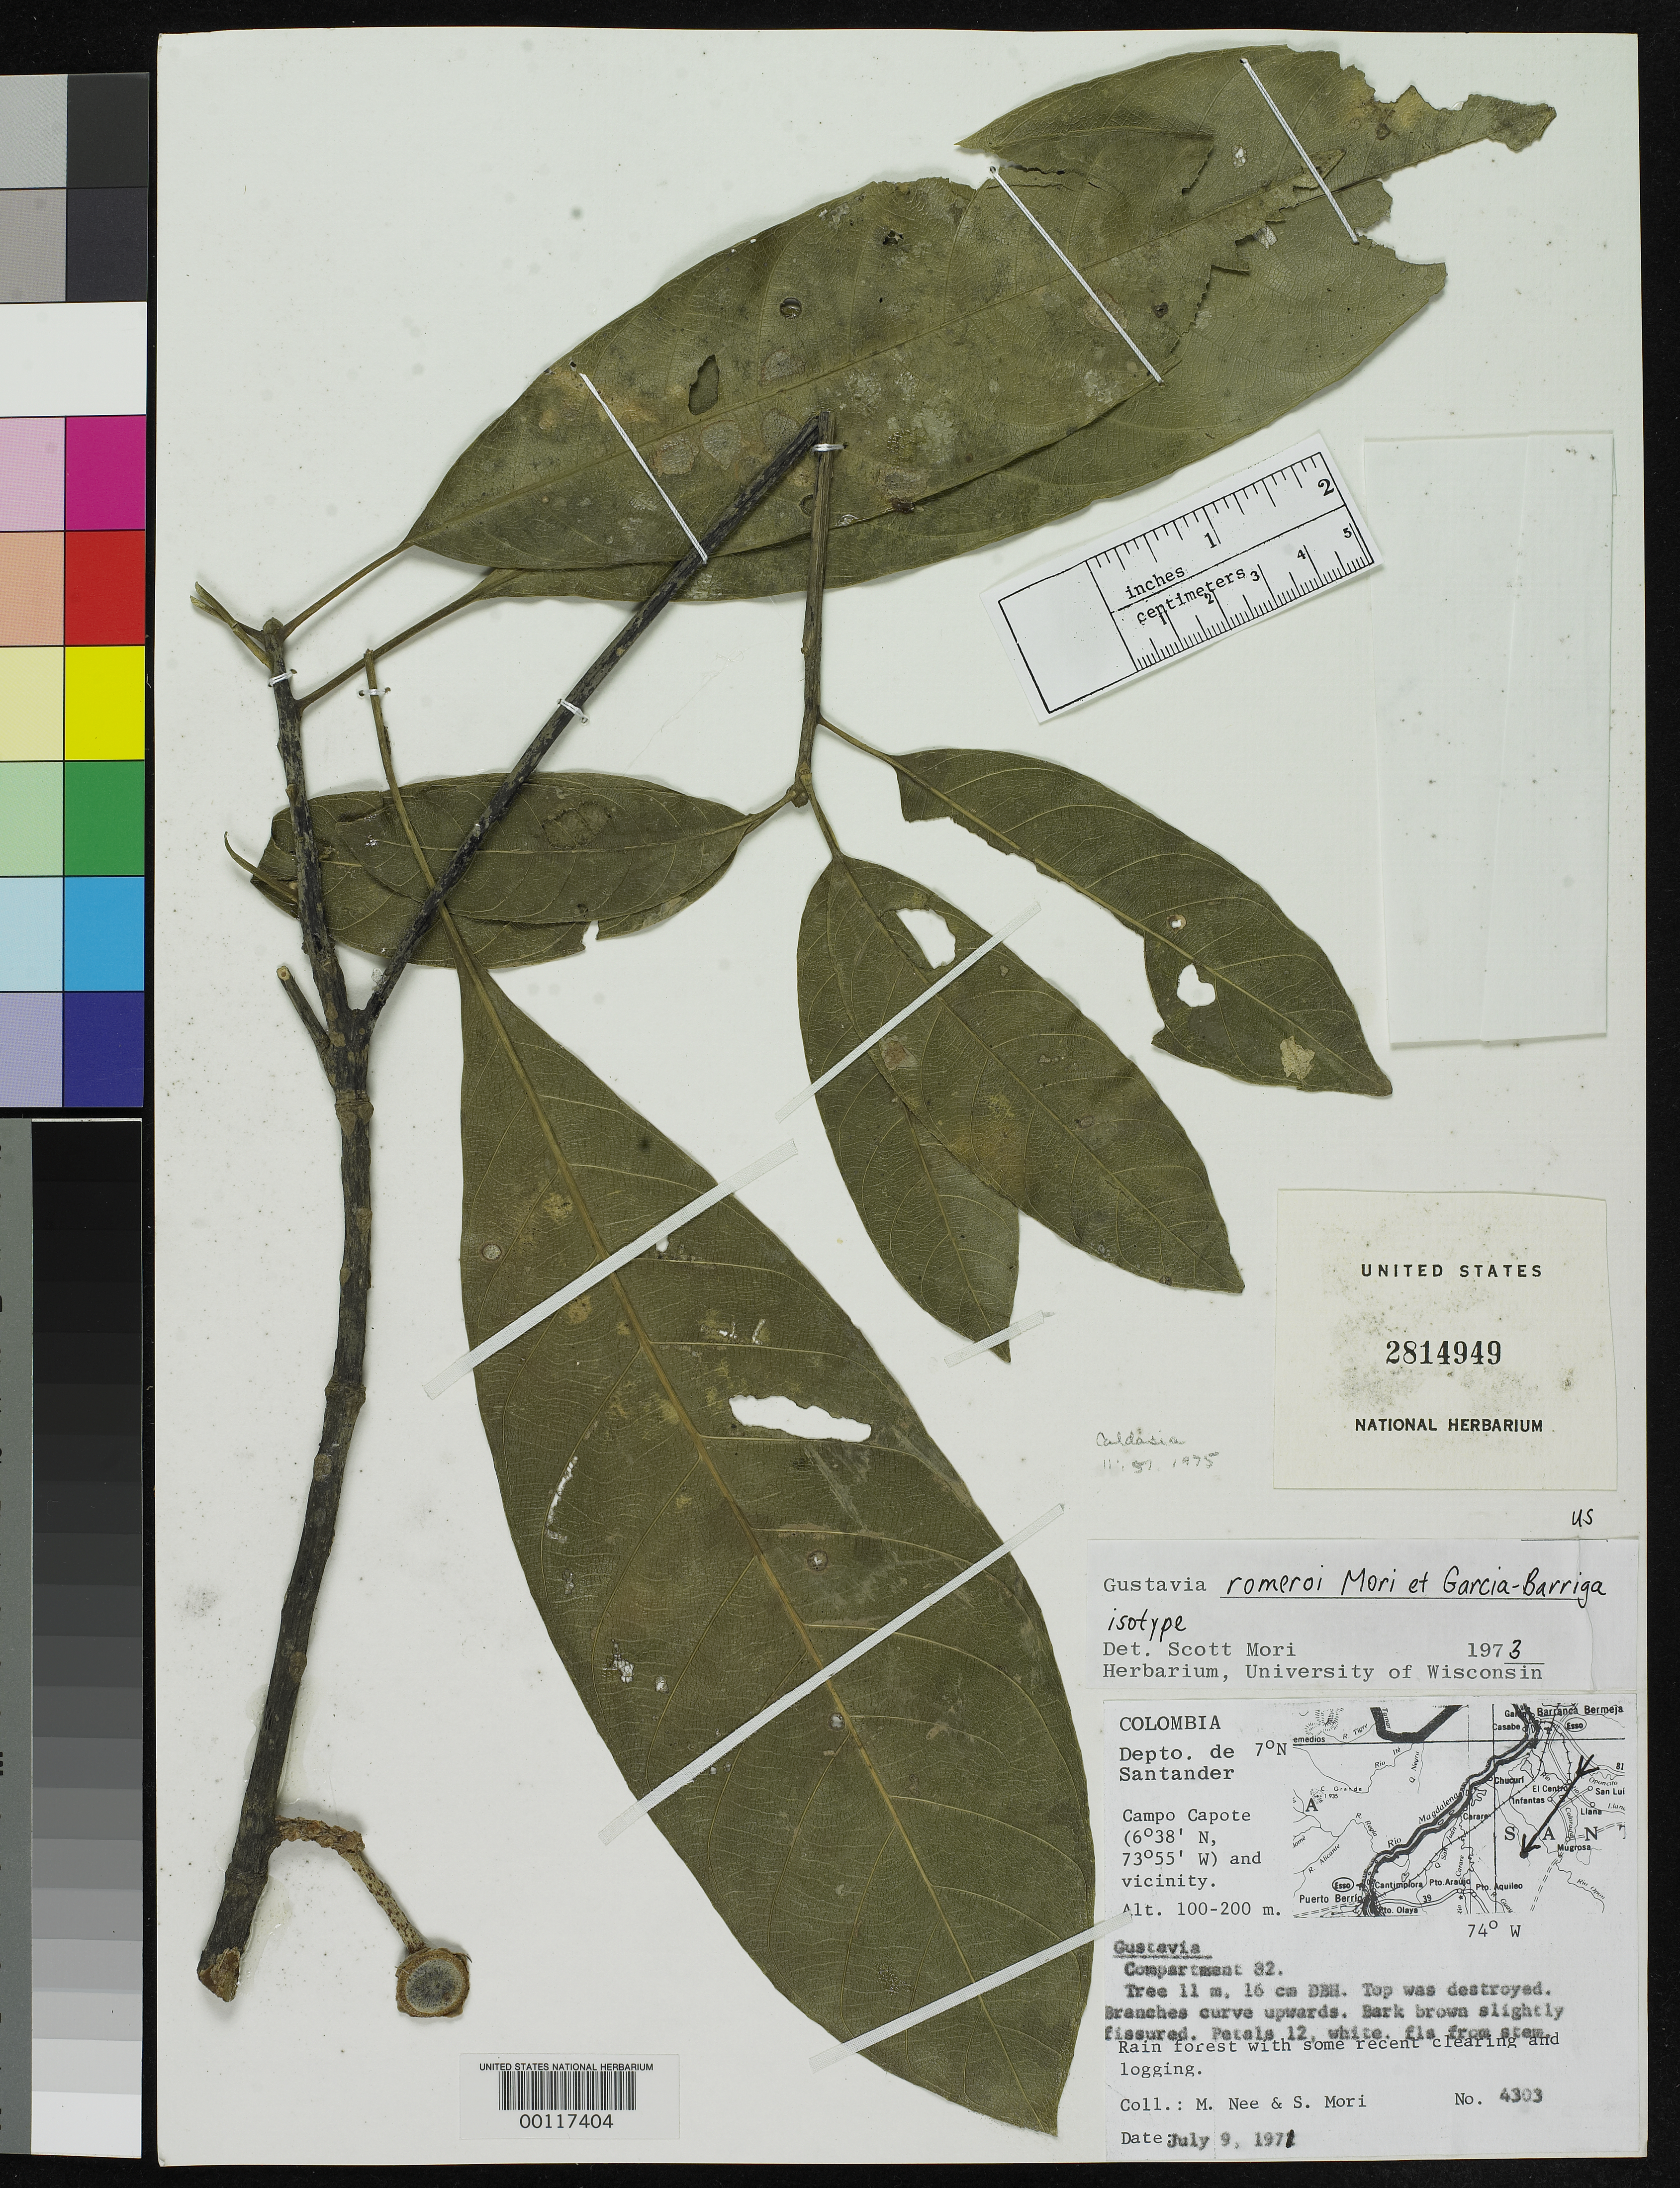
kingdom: Plantae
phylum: Tracheophyta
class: Magnoliopsida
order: Ericales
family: Lecythidaceae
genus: Gustavia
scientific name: Gustavia romeroi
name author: S.A. Mori & García-Barr.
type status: Isotype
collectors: M. Nee & S. Mori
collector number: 4303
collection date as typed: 09 Jul 1971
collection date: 1971-07-09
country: Colombia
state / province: Santander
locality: Campo Capote and vicinity.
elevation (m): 100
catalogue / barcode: US 2814949